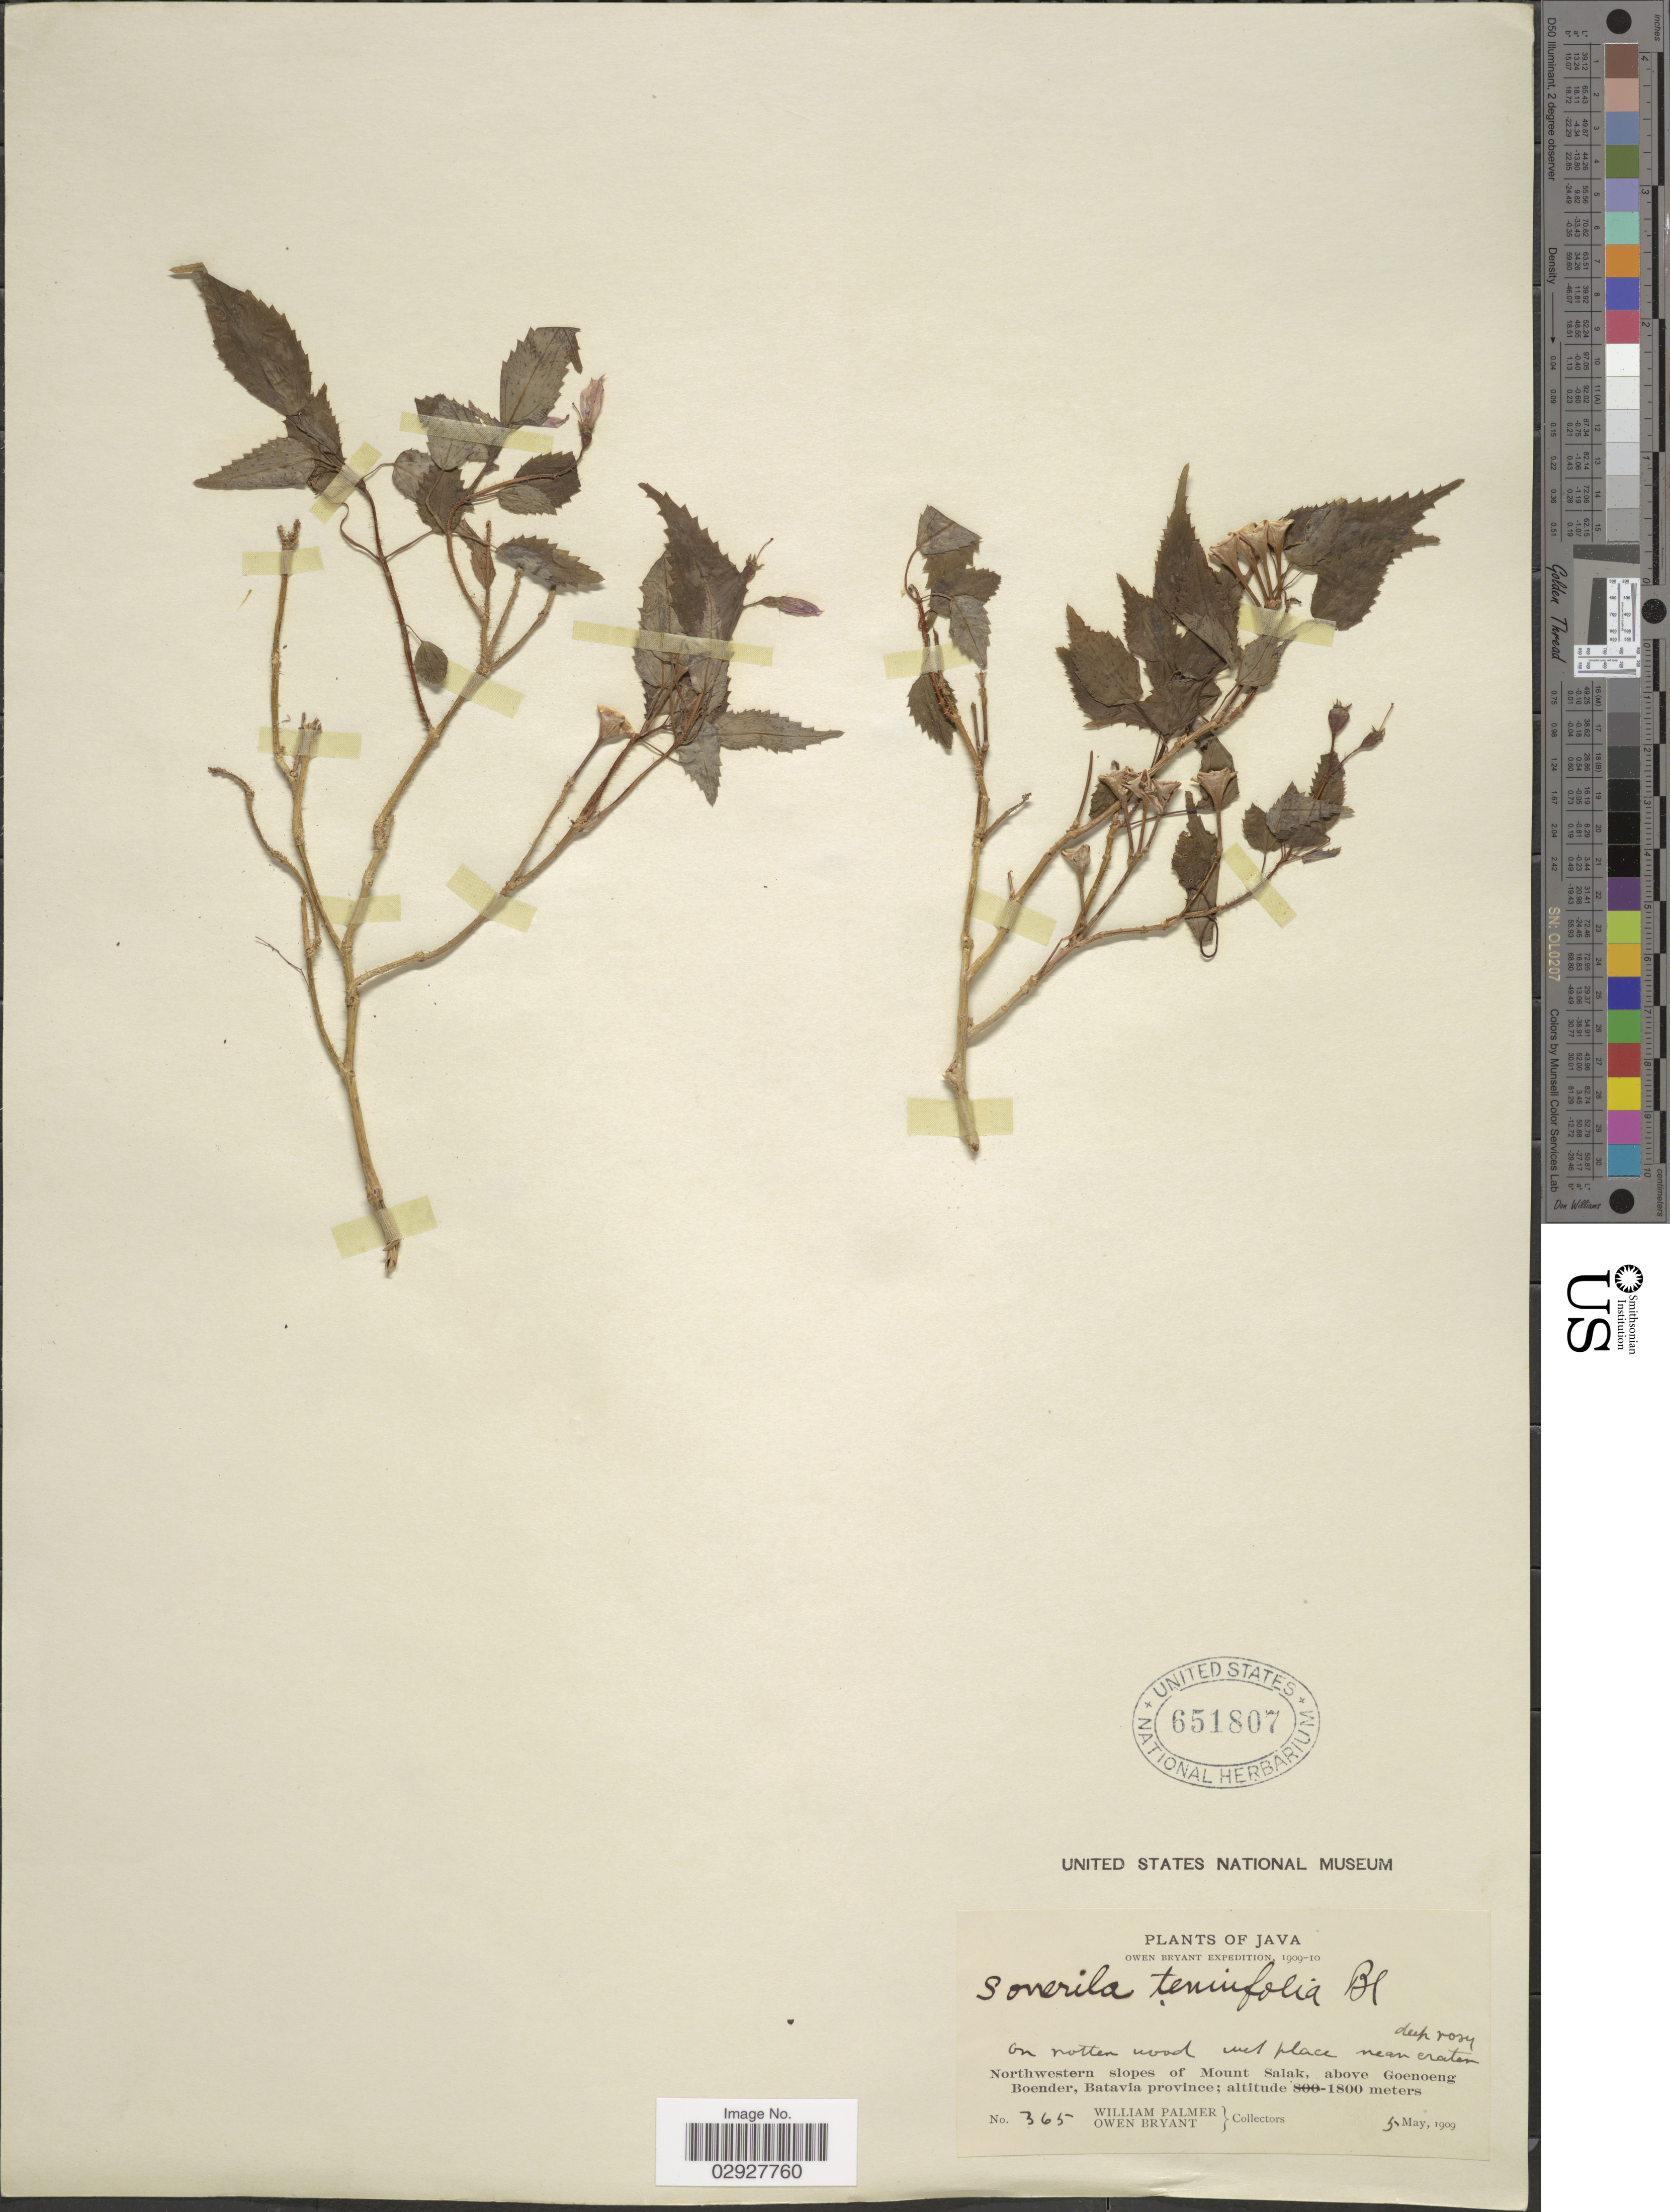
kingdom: Plantae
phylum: Tracheophyta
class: Magnoliopsida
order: Myrtales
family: Melastomataceae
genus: Sonerila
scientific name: Sonerila tenuifolia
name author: Blume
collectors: W. Palmer & O. Bryant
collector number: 365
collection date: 1909-05-05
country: Indonesia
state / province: Java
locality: Northwestern slopes of Mount Salak, above Goenoeng Boender, Batavia province.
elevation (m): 1800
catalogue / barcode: US 651807